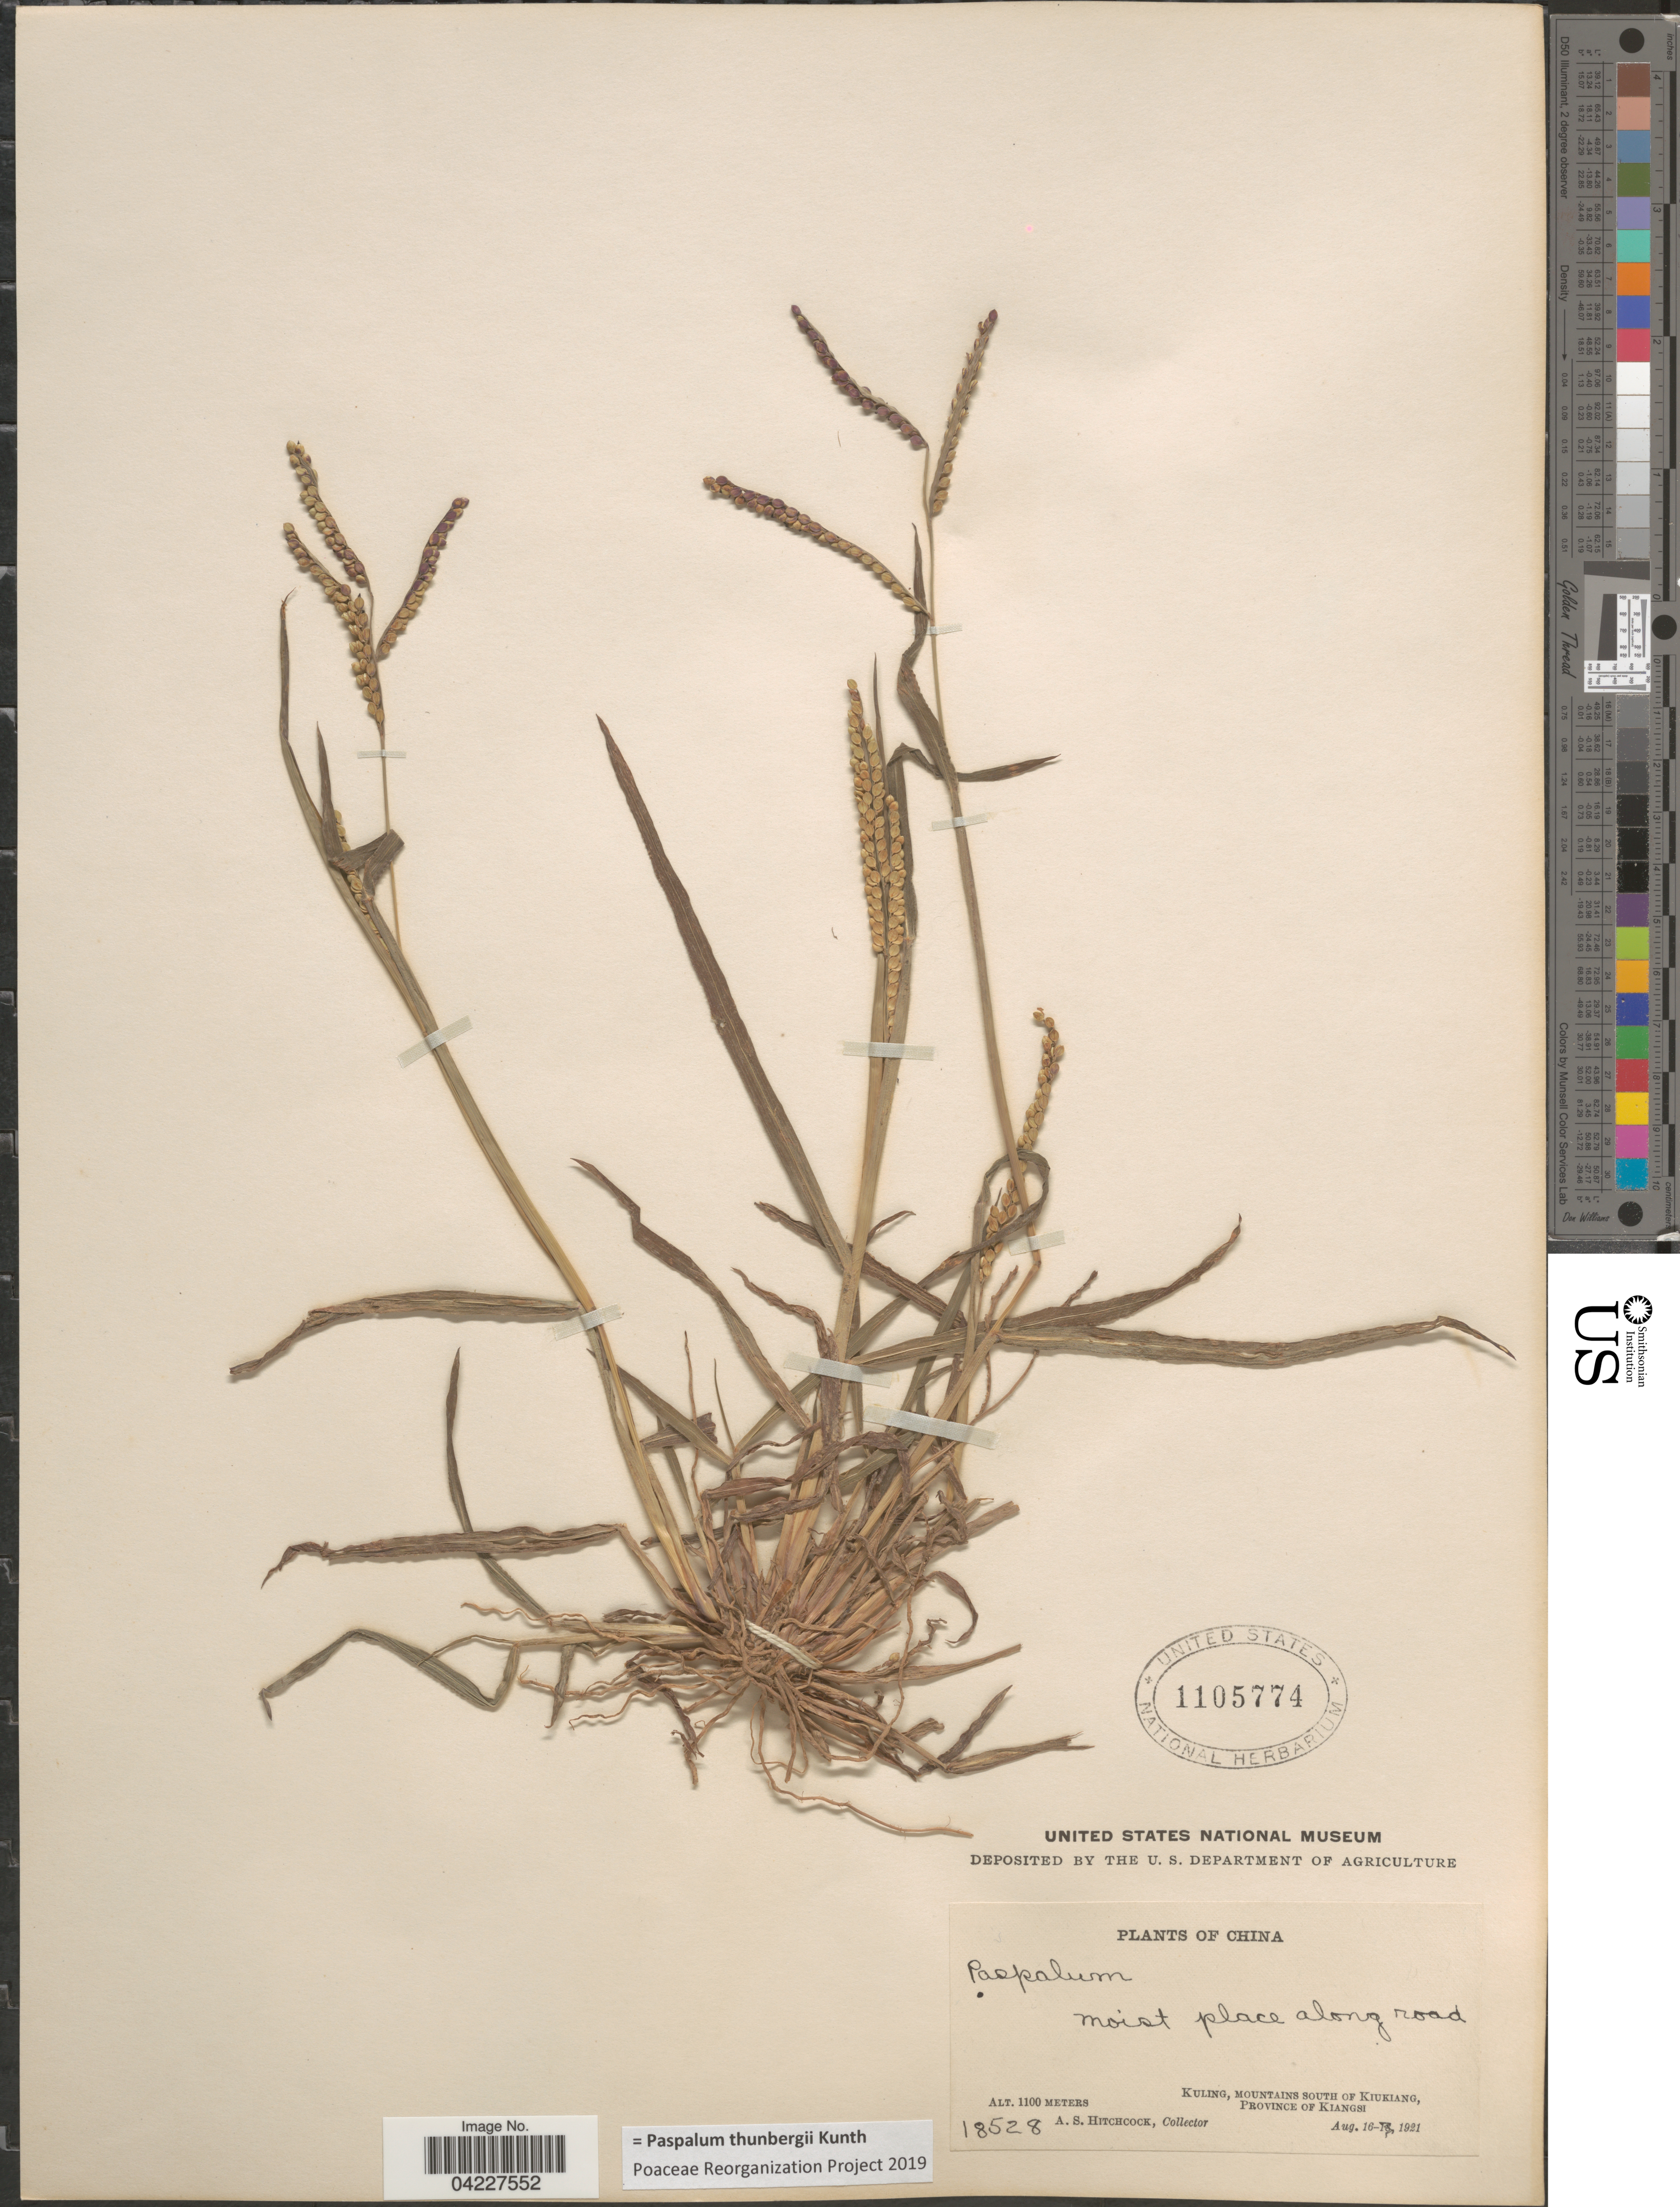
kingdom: Plantae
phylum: Tracheophyta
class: Liliopsida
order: Poales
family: Poaceae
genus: Paspalum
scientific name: Paspalum thunbergii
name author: Kunth ex Steud.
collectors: A. S. Hitchcock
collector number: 18528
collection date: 1921-08-16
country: China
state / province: Jiangxi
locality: Along road. Kuling, Mountains south of Kiukiang, Province of Kiangsi.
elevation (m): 1100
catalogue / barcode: US 1105774